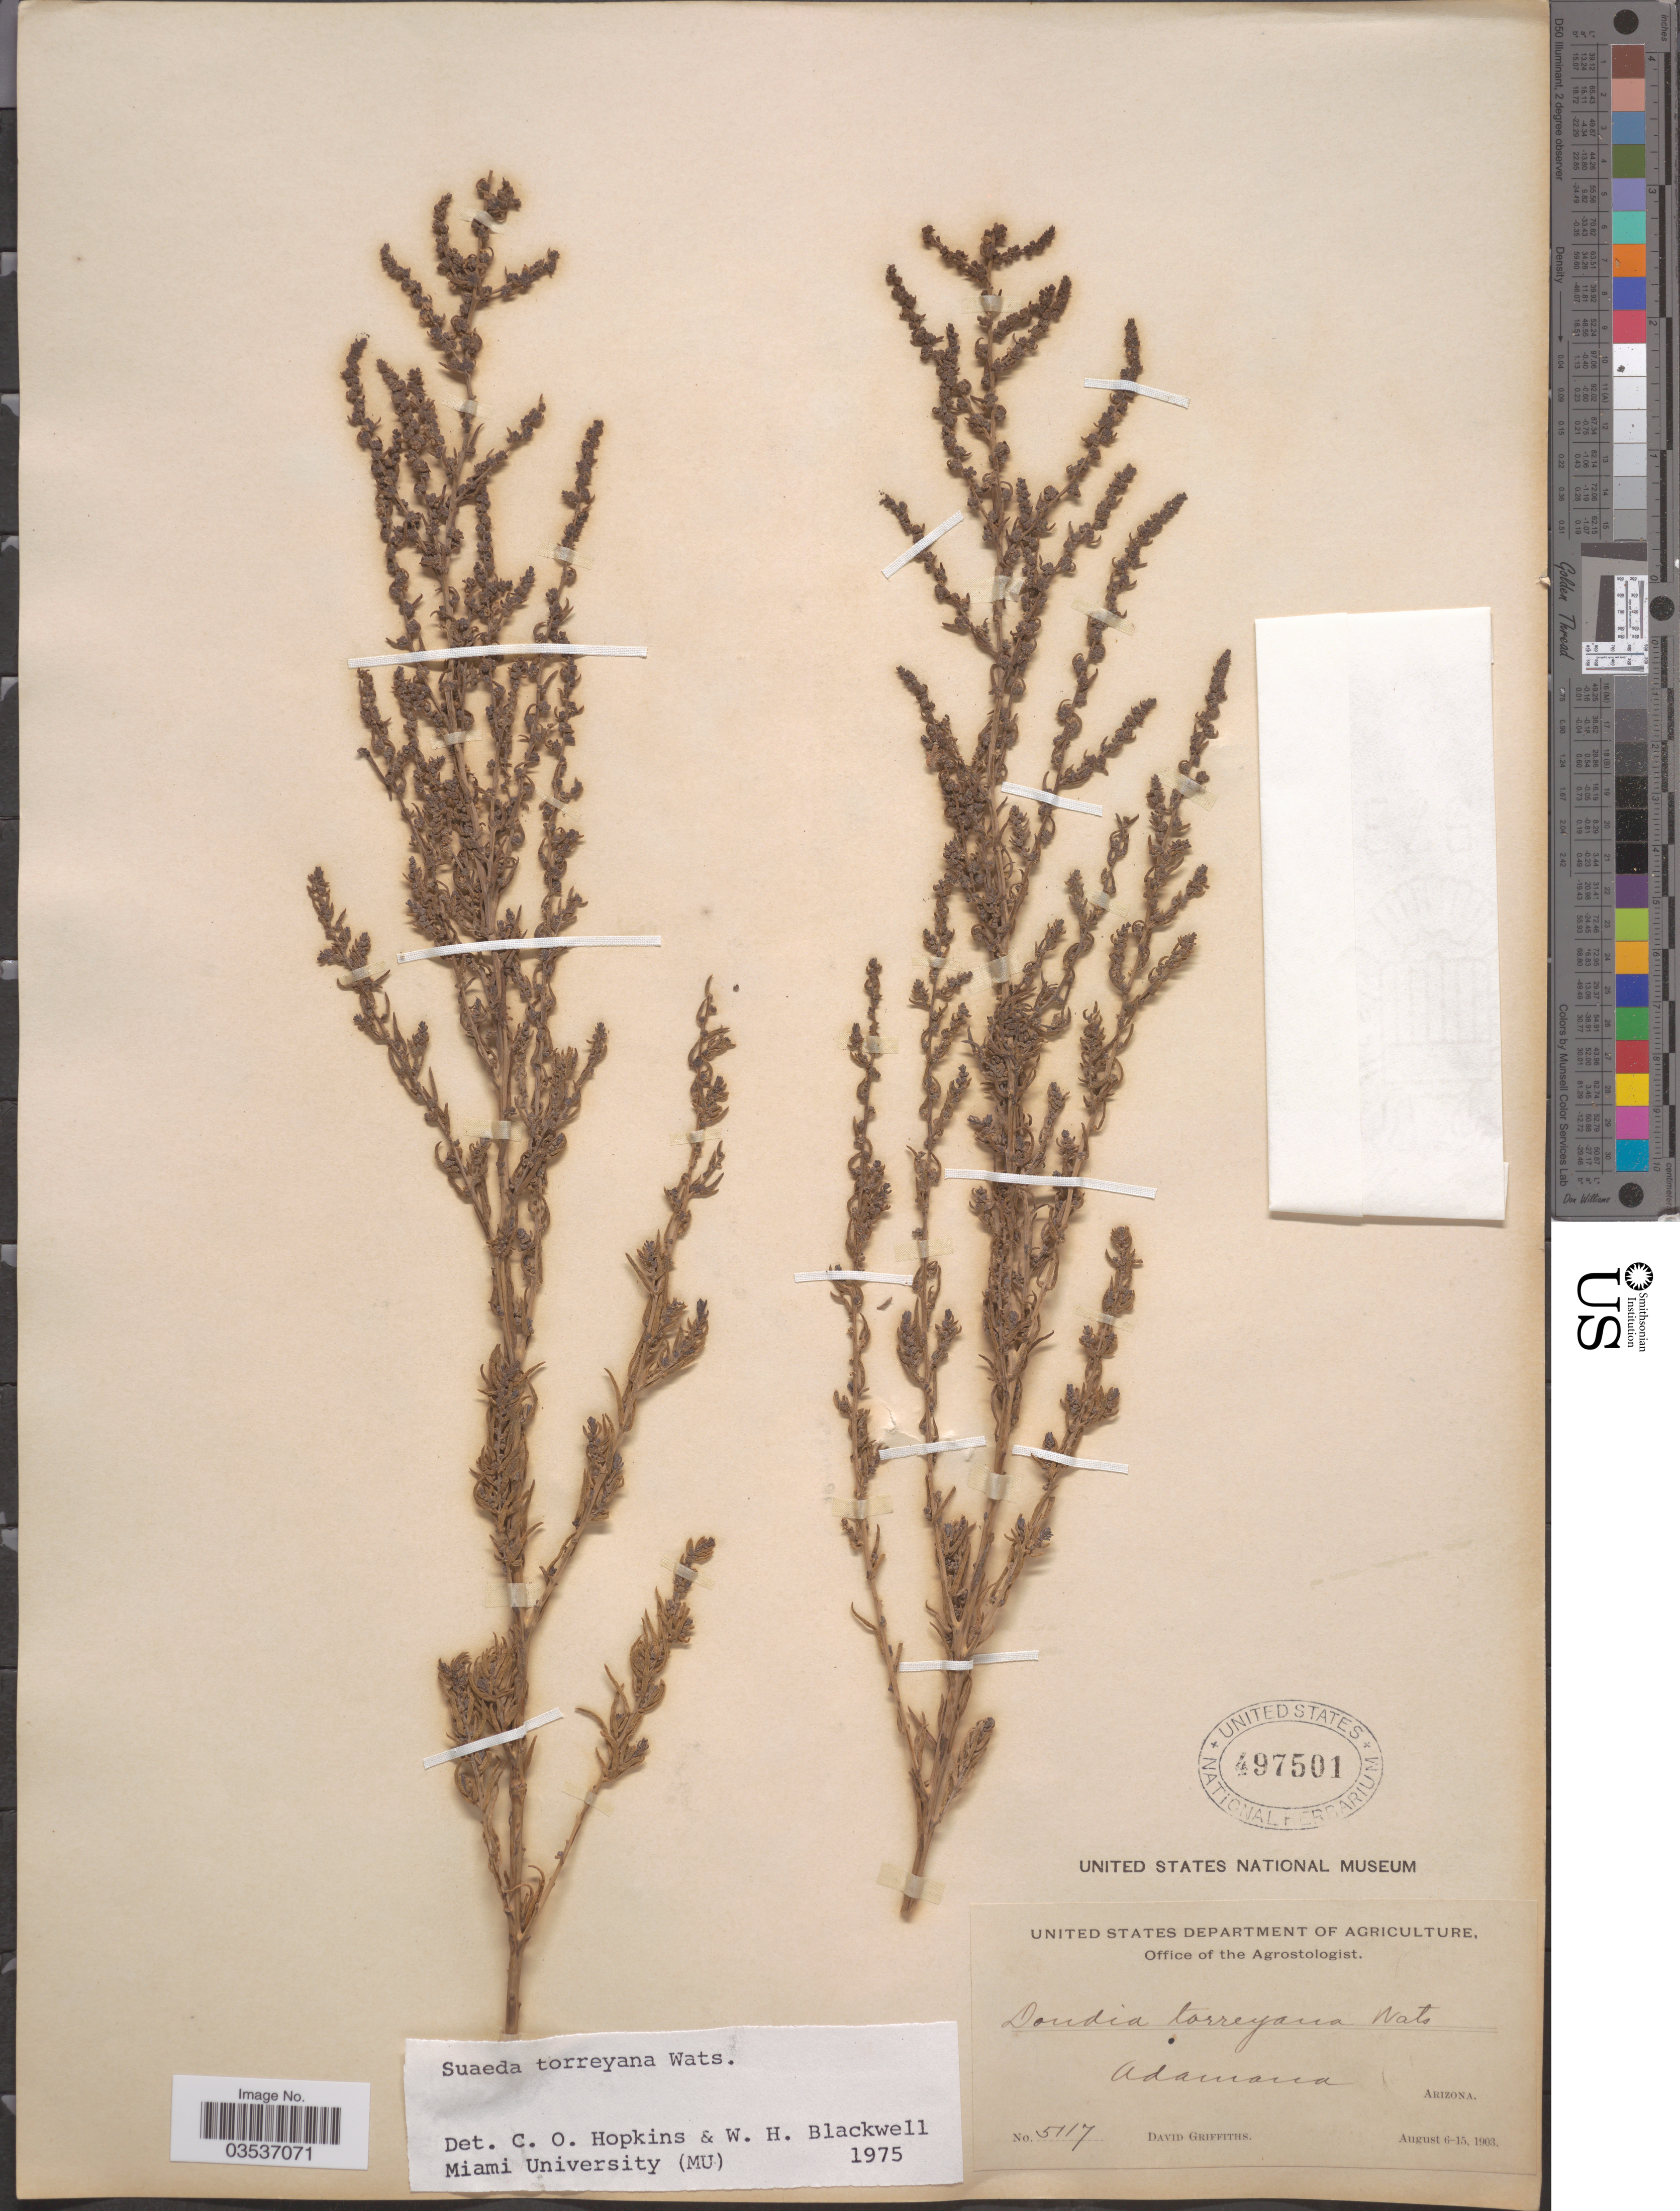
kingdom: Plantae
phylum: Tracheophyta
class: Magnoliopsida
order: Caryophyllales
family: Amaranthaceae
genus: Suaeda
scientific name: Suaeda torreyana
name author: S. Watson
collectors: D. Griffiths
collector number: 5117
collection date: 1903-08-06/1903-08-15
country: United States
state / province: Arizona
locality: Adamana.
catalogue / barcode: US 497501